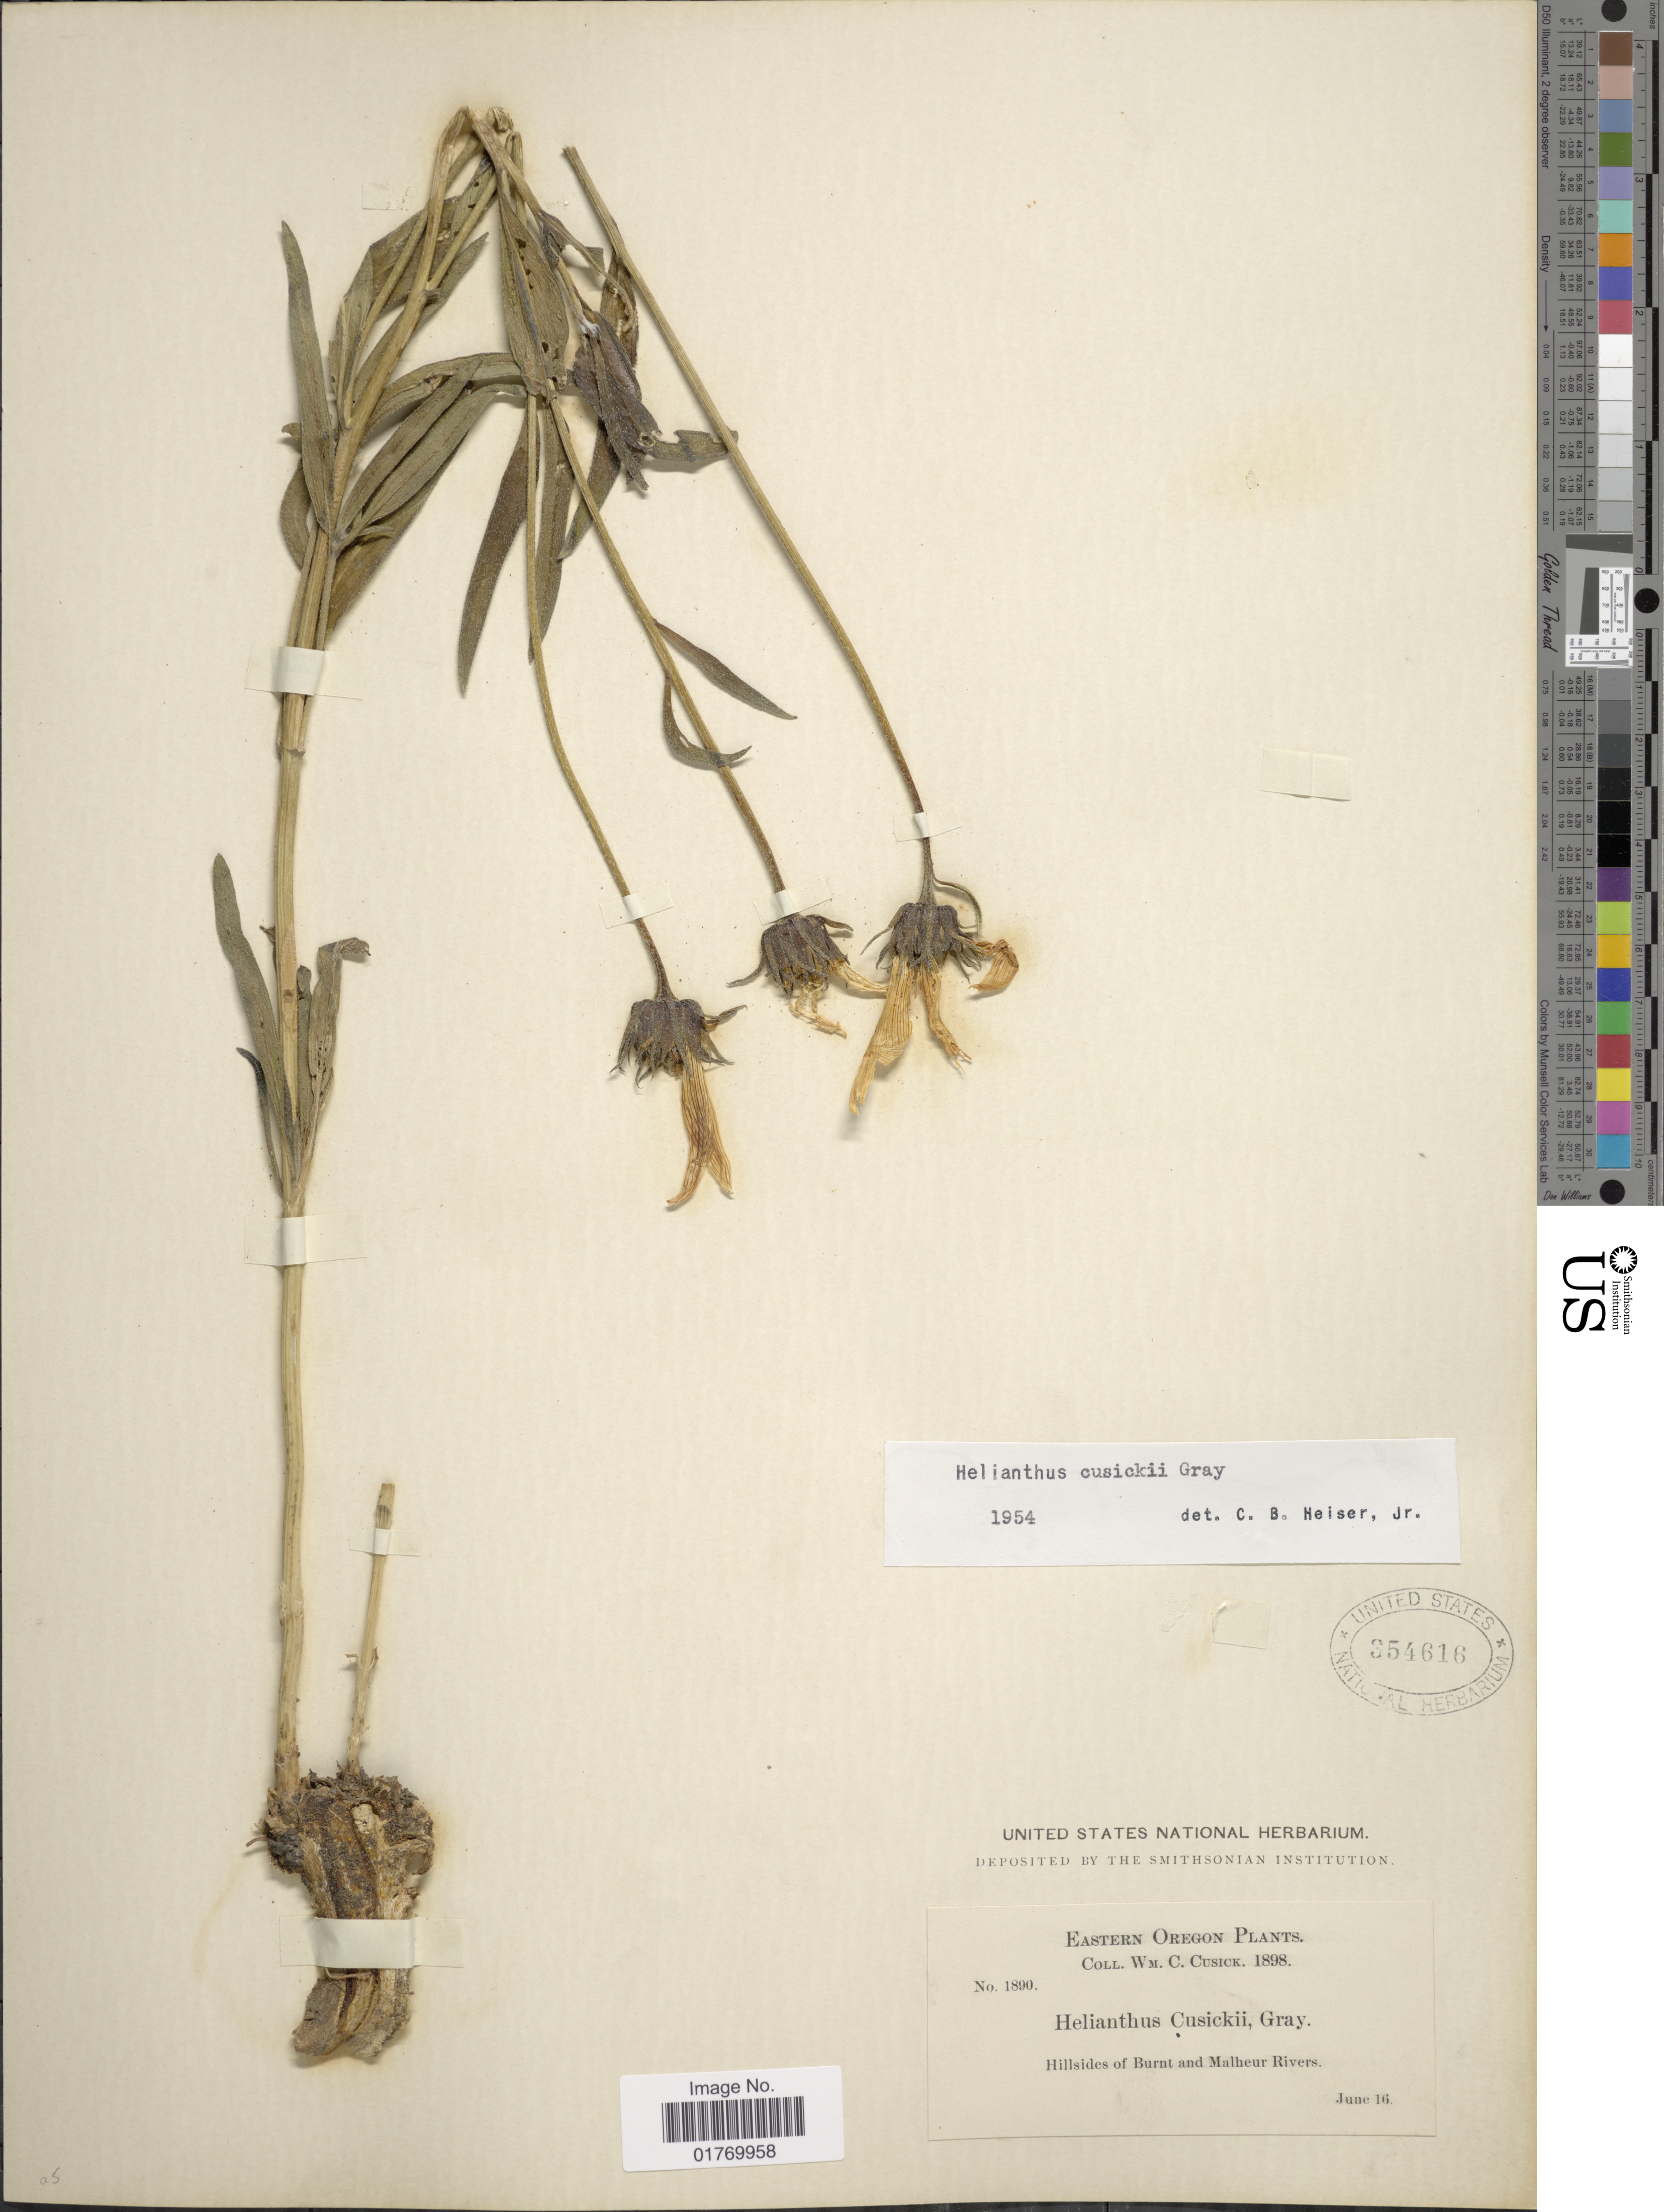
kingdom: Plantae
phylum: Tracheophyta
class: Magnoliopsida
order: Asterales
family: Asteraceae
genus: Helianthus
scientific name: Helianthus cusickii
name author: A. Gray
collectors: W. C. Cusick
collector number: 1890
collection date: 1898-06-16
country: United States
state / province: Oregon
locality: Eastern Oregon, Hillsides of Burnt and Malheur Rivers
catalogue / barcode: US 354616